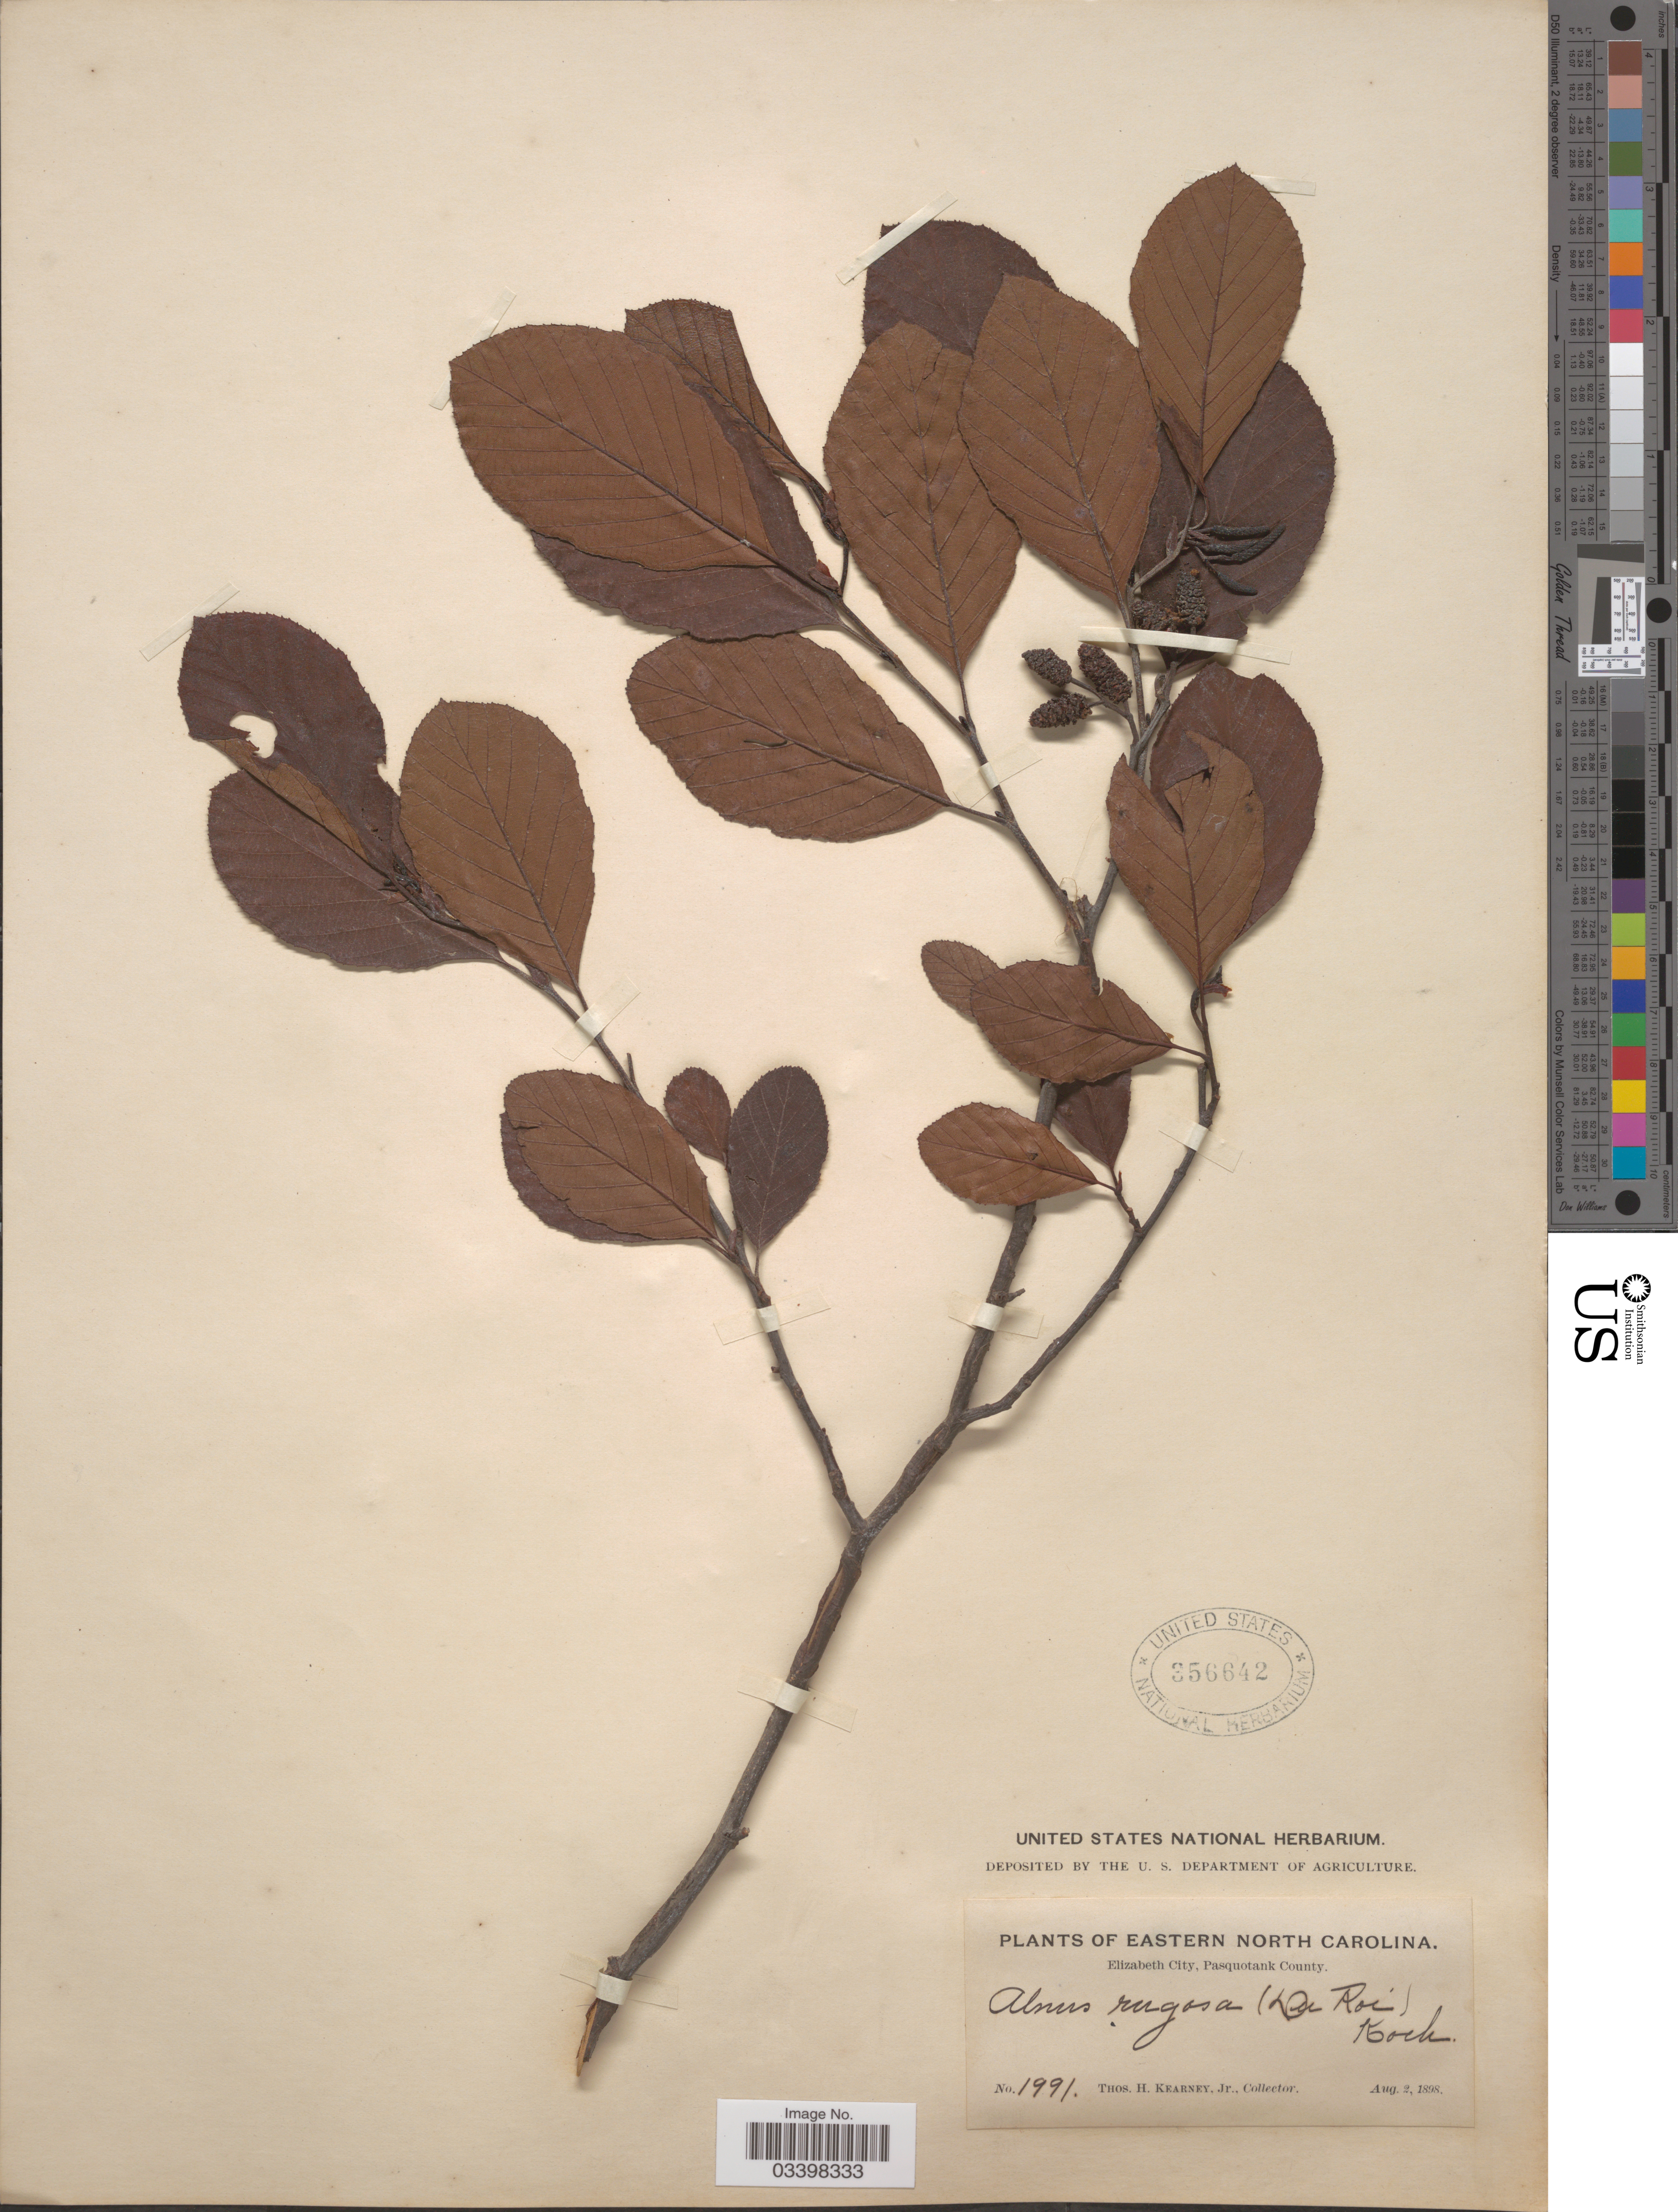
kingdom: Plantae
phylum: Tracheophyta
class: Magnoliopsida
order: Fagales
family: Betulaceae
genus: Alnus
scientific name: Alnus serrulata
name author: (Aiton) Willd.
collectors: T. H. Kearney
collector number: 1991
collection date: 1898-08-02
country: United States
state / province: North Carolina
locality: Eastern North Carolina. Elizabeth City, Pasquotank County.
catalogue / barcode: US 356642